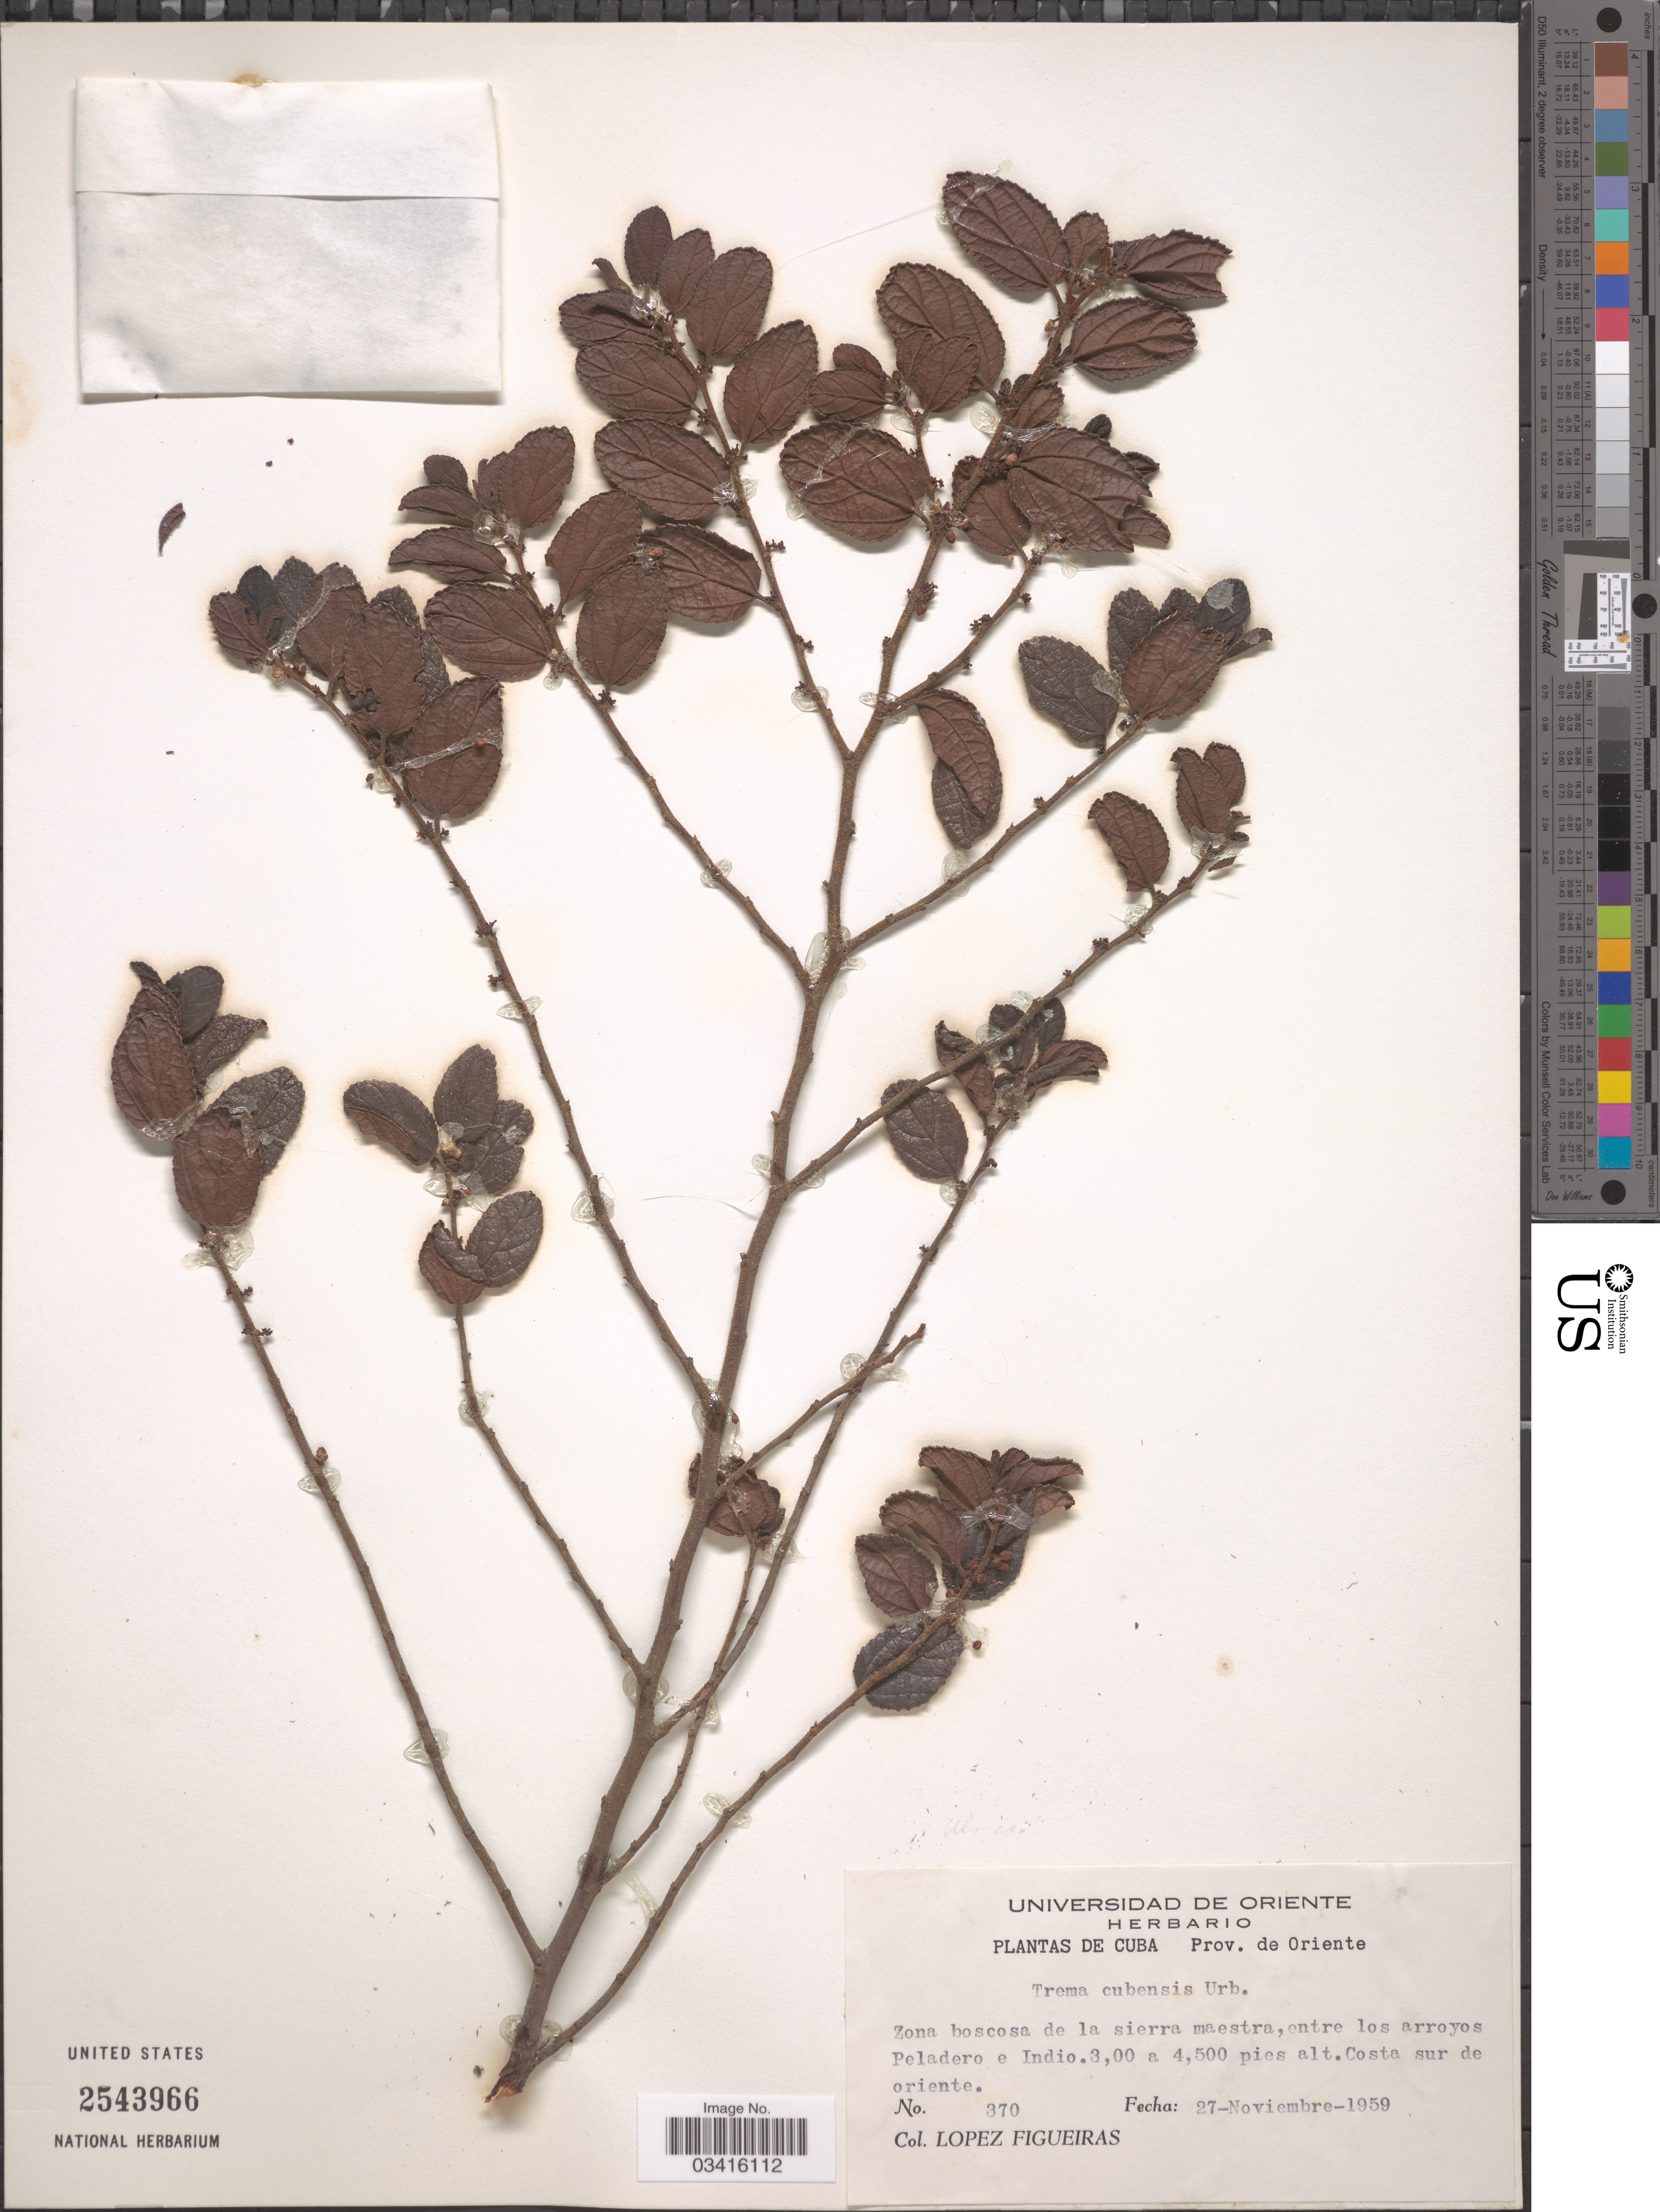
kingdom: Plantae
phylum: Tracheophyta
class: Magnoliopsida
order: Rosales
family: Cannabaceae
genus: Trema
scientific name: Trema cubense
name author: Urb.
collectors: M. López Figueiras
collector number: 370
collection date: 1959-11-27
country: Cuba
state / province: Oriente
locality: Entre los arroyos Peladero e Indio. Costa sur de oriente.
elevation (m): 91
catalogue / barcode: US 2543966